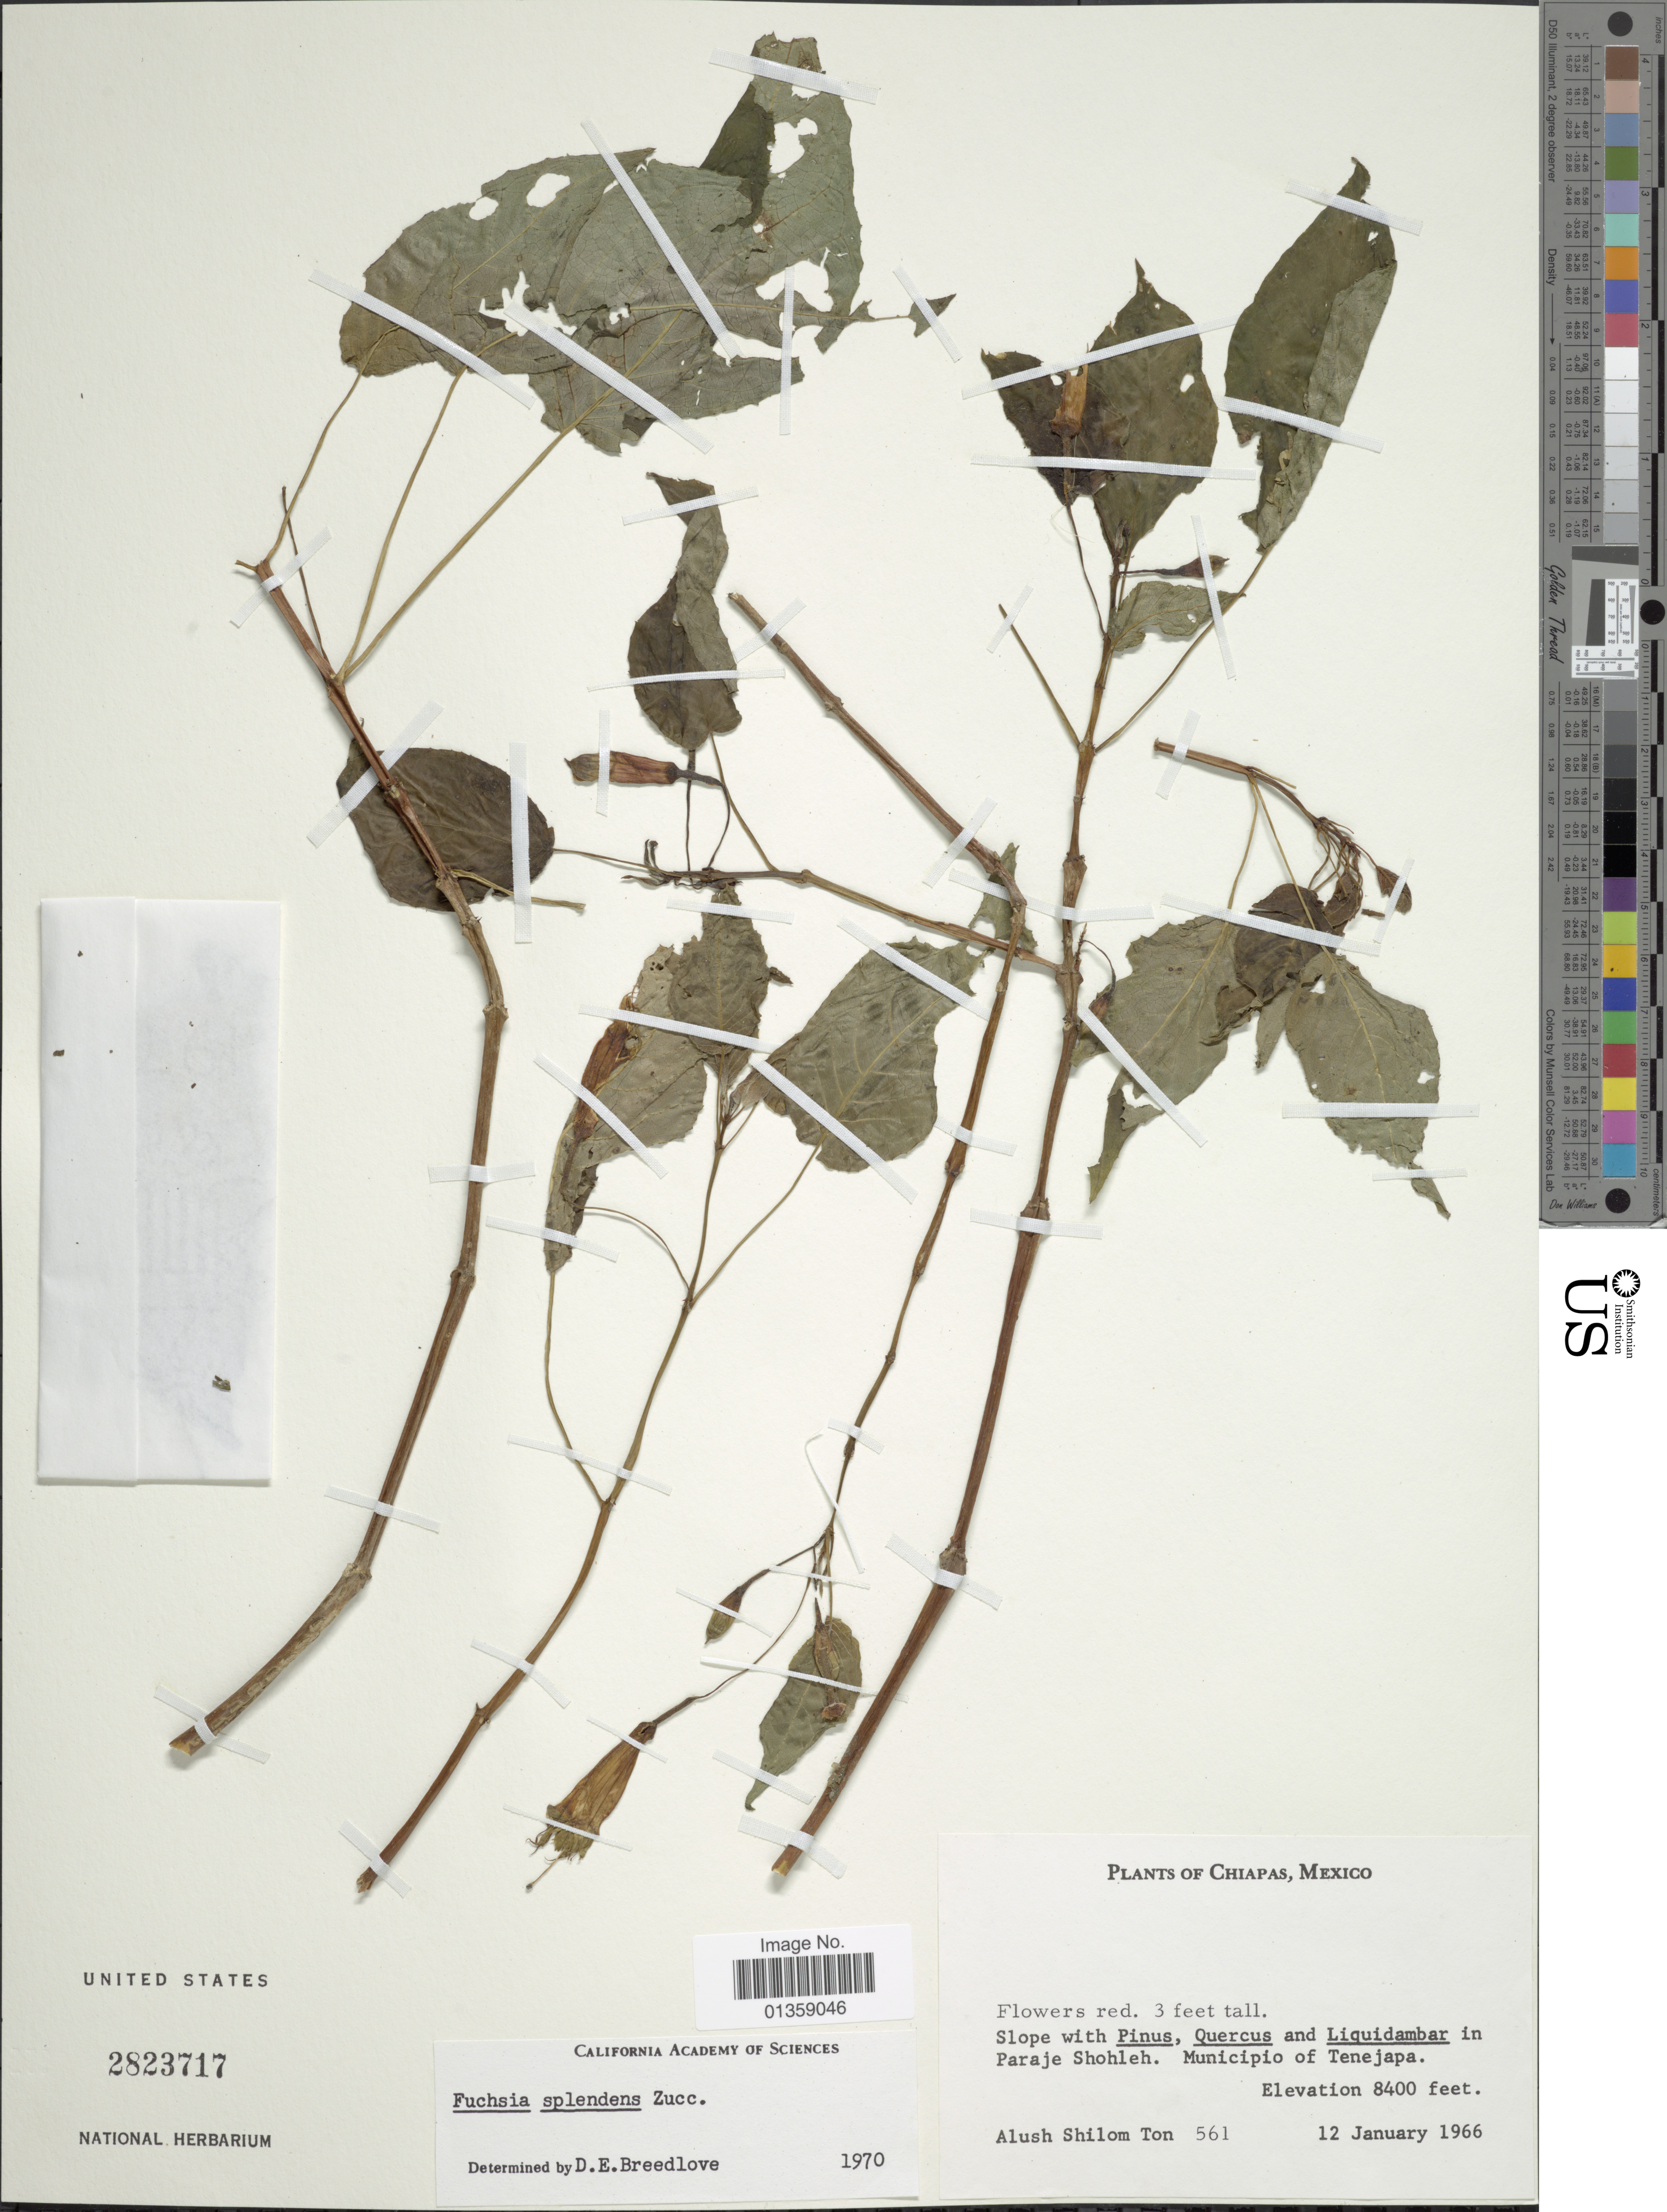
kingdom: Plantae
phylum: Tracheophyta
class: Magnoliopsida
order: Myrtales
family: Onagraceae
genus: Fuchsia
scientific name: Fuchsia splendens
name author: Zucc.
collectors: A. S. Ton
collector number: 561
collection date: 1966-01-12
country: Mexico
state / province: Chiapas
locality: In Paraje Shohleh. Municipio of Tenejapa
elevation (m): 2560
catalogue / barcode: US 2823717